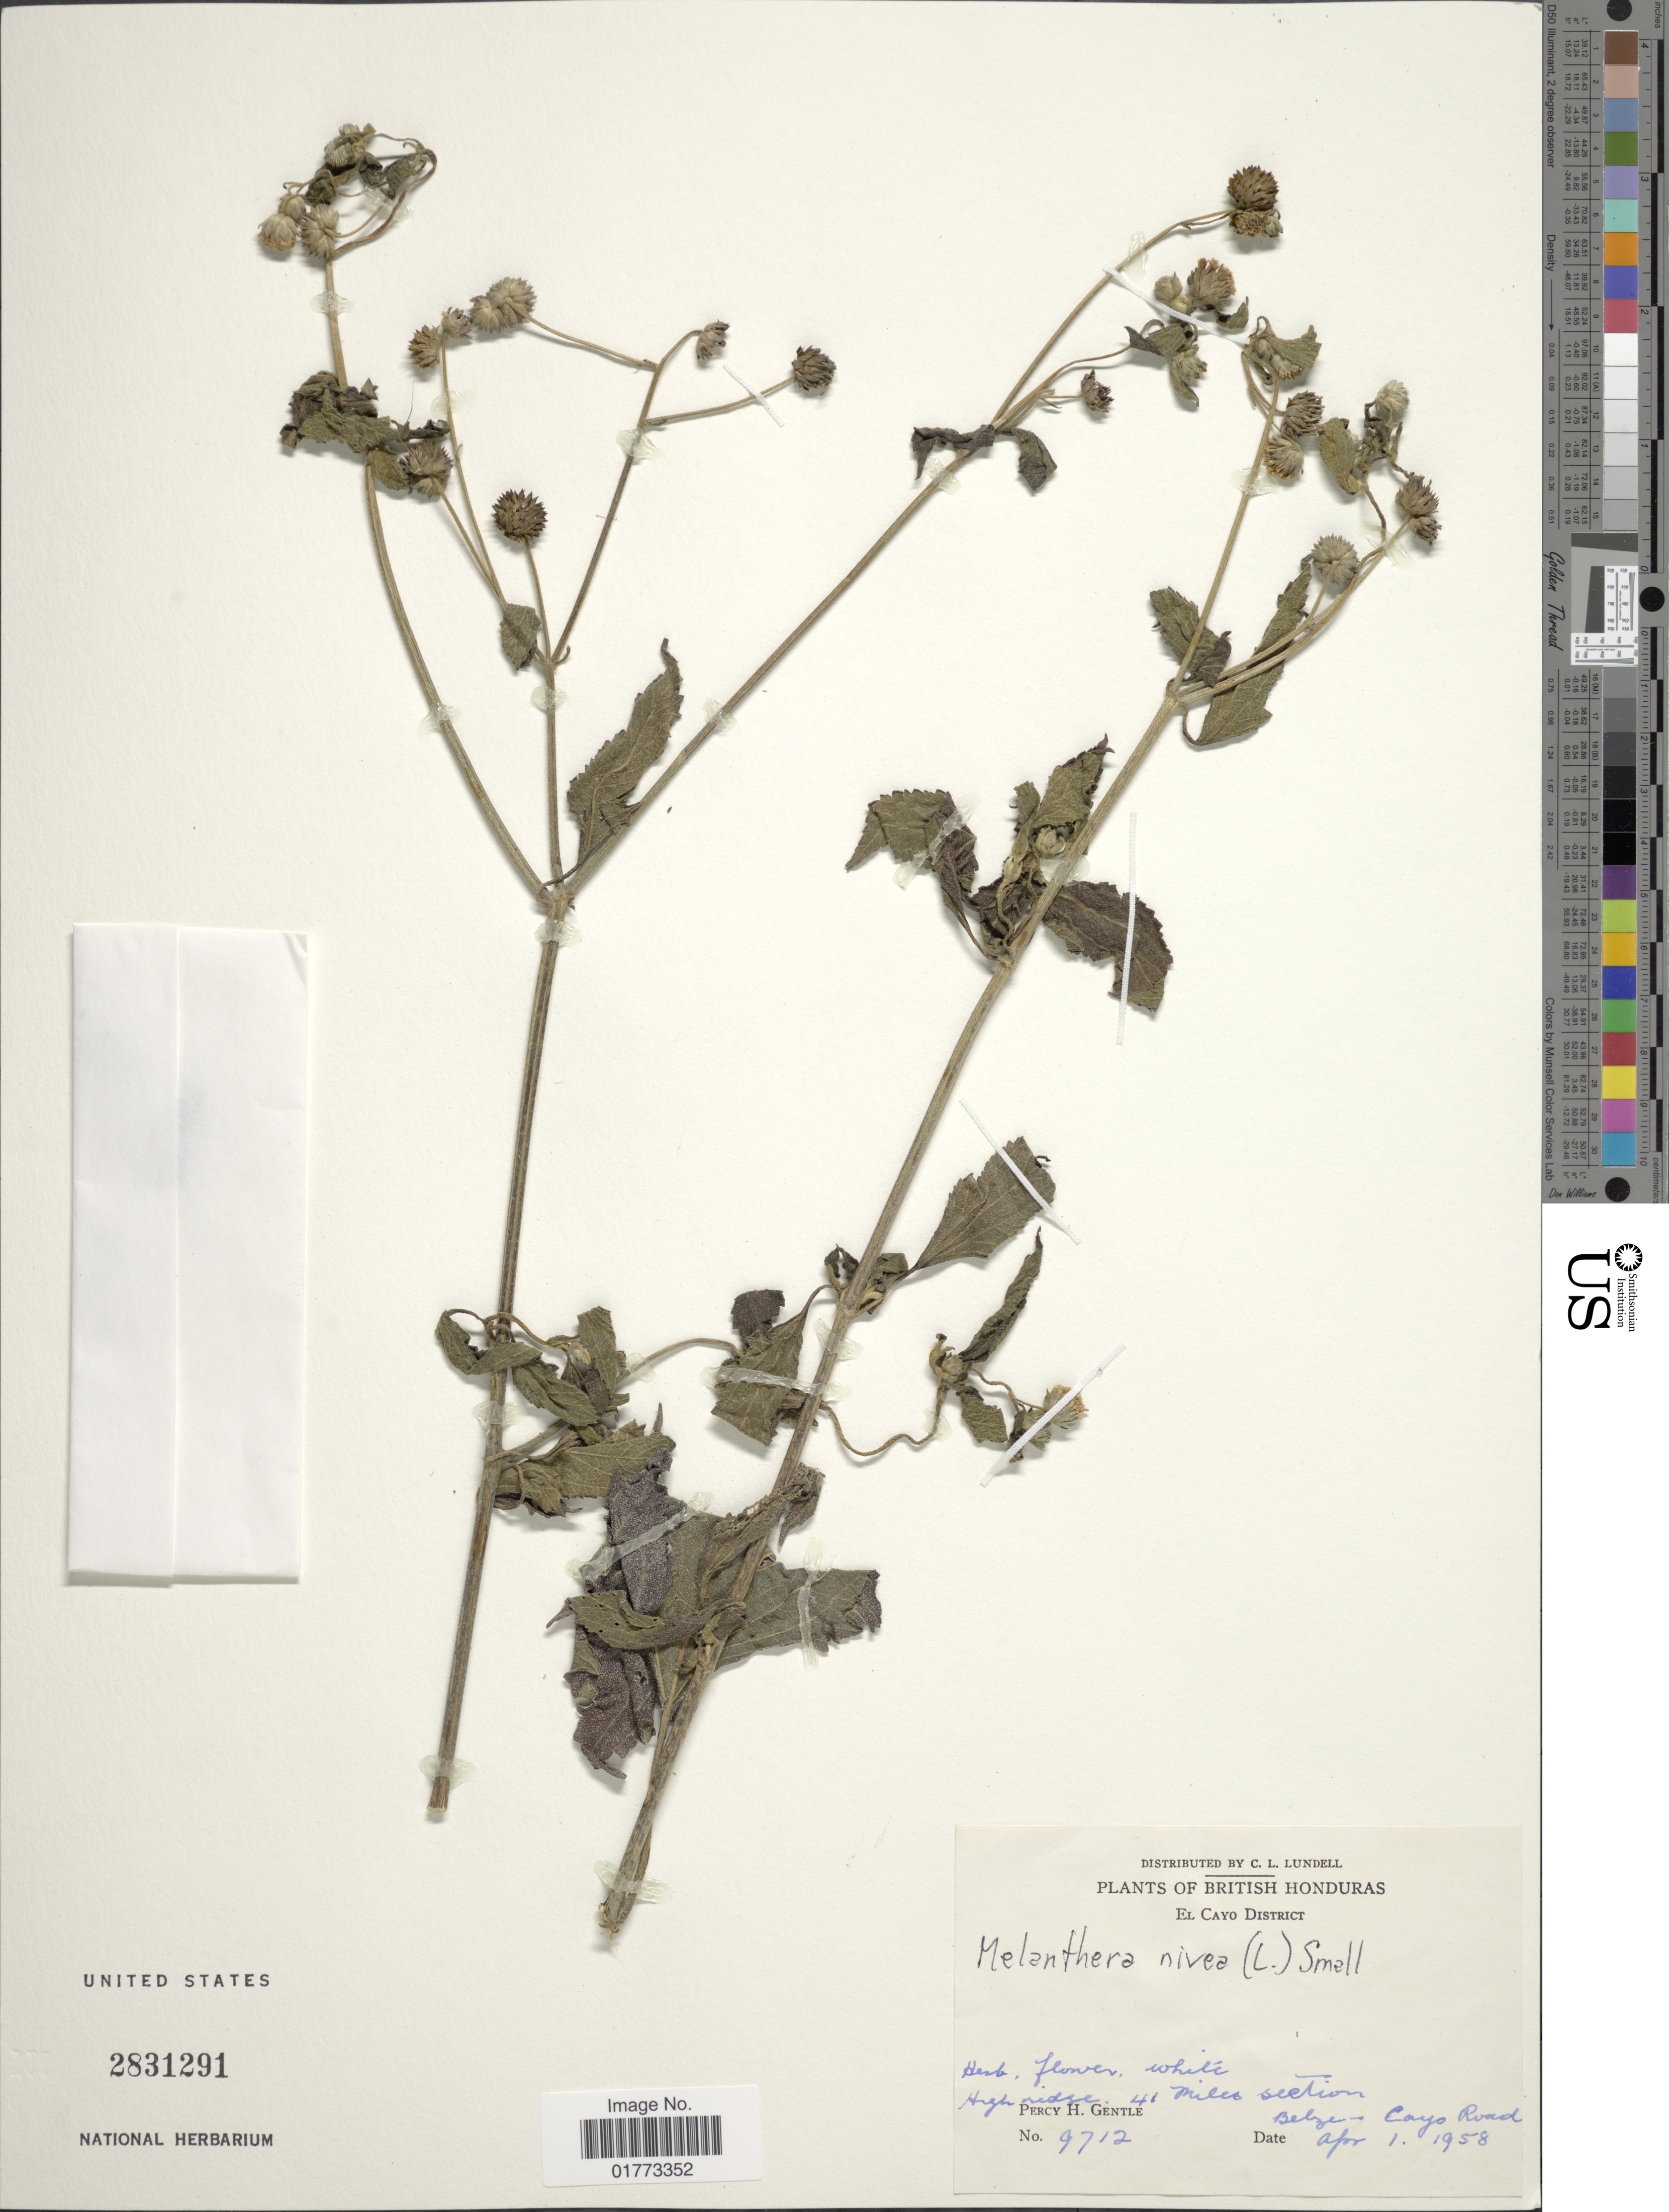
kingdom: Plantae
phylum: Tracheophyta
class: Magnoliopsida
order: Asterales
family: Asteraceae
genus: Melanthera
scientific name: Melanthera nivea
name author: (L.) Small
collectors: P. H. Gentle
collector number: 9712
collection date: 1958-04-01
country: Belize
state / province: Cayo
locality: British Honduras, High ridge 41 miles section, Cayo Road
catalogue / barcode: US 2831291